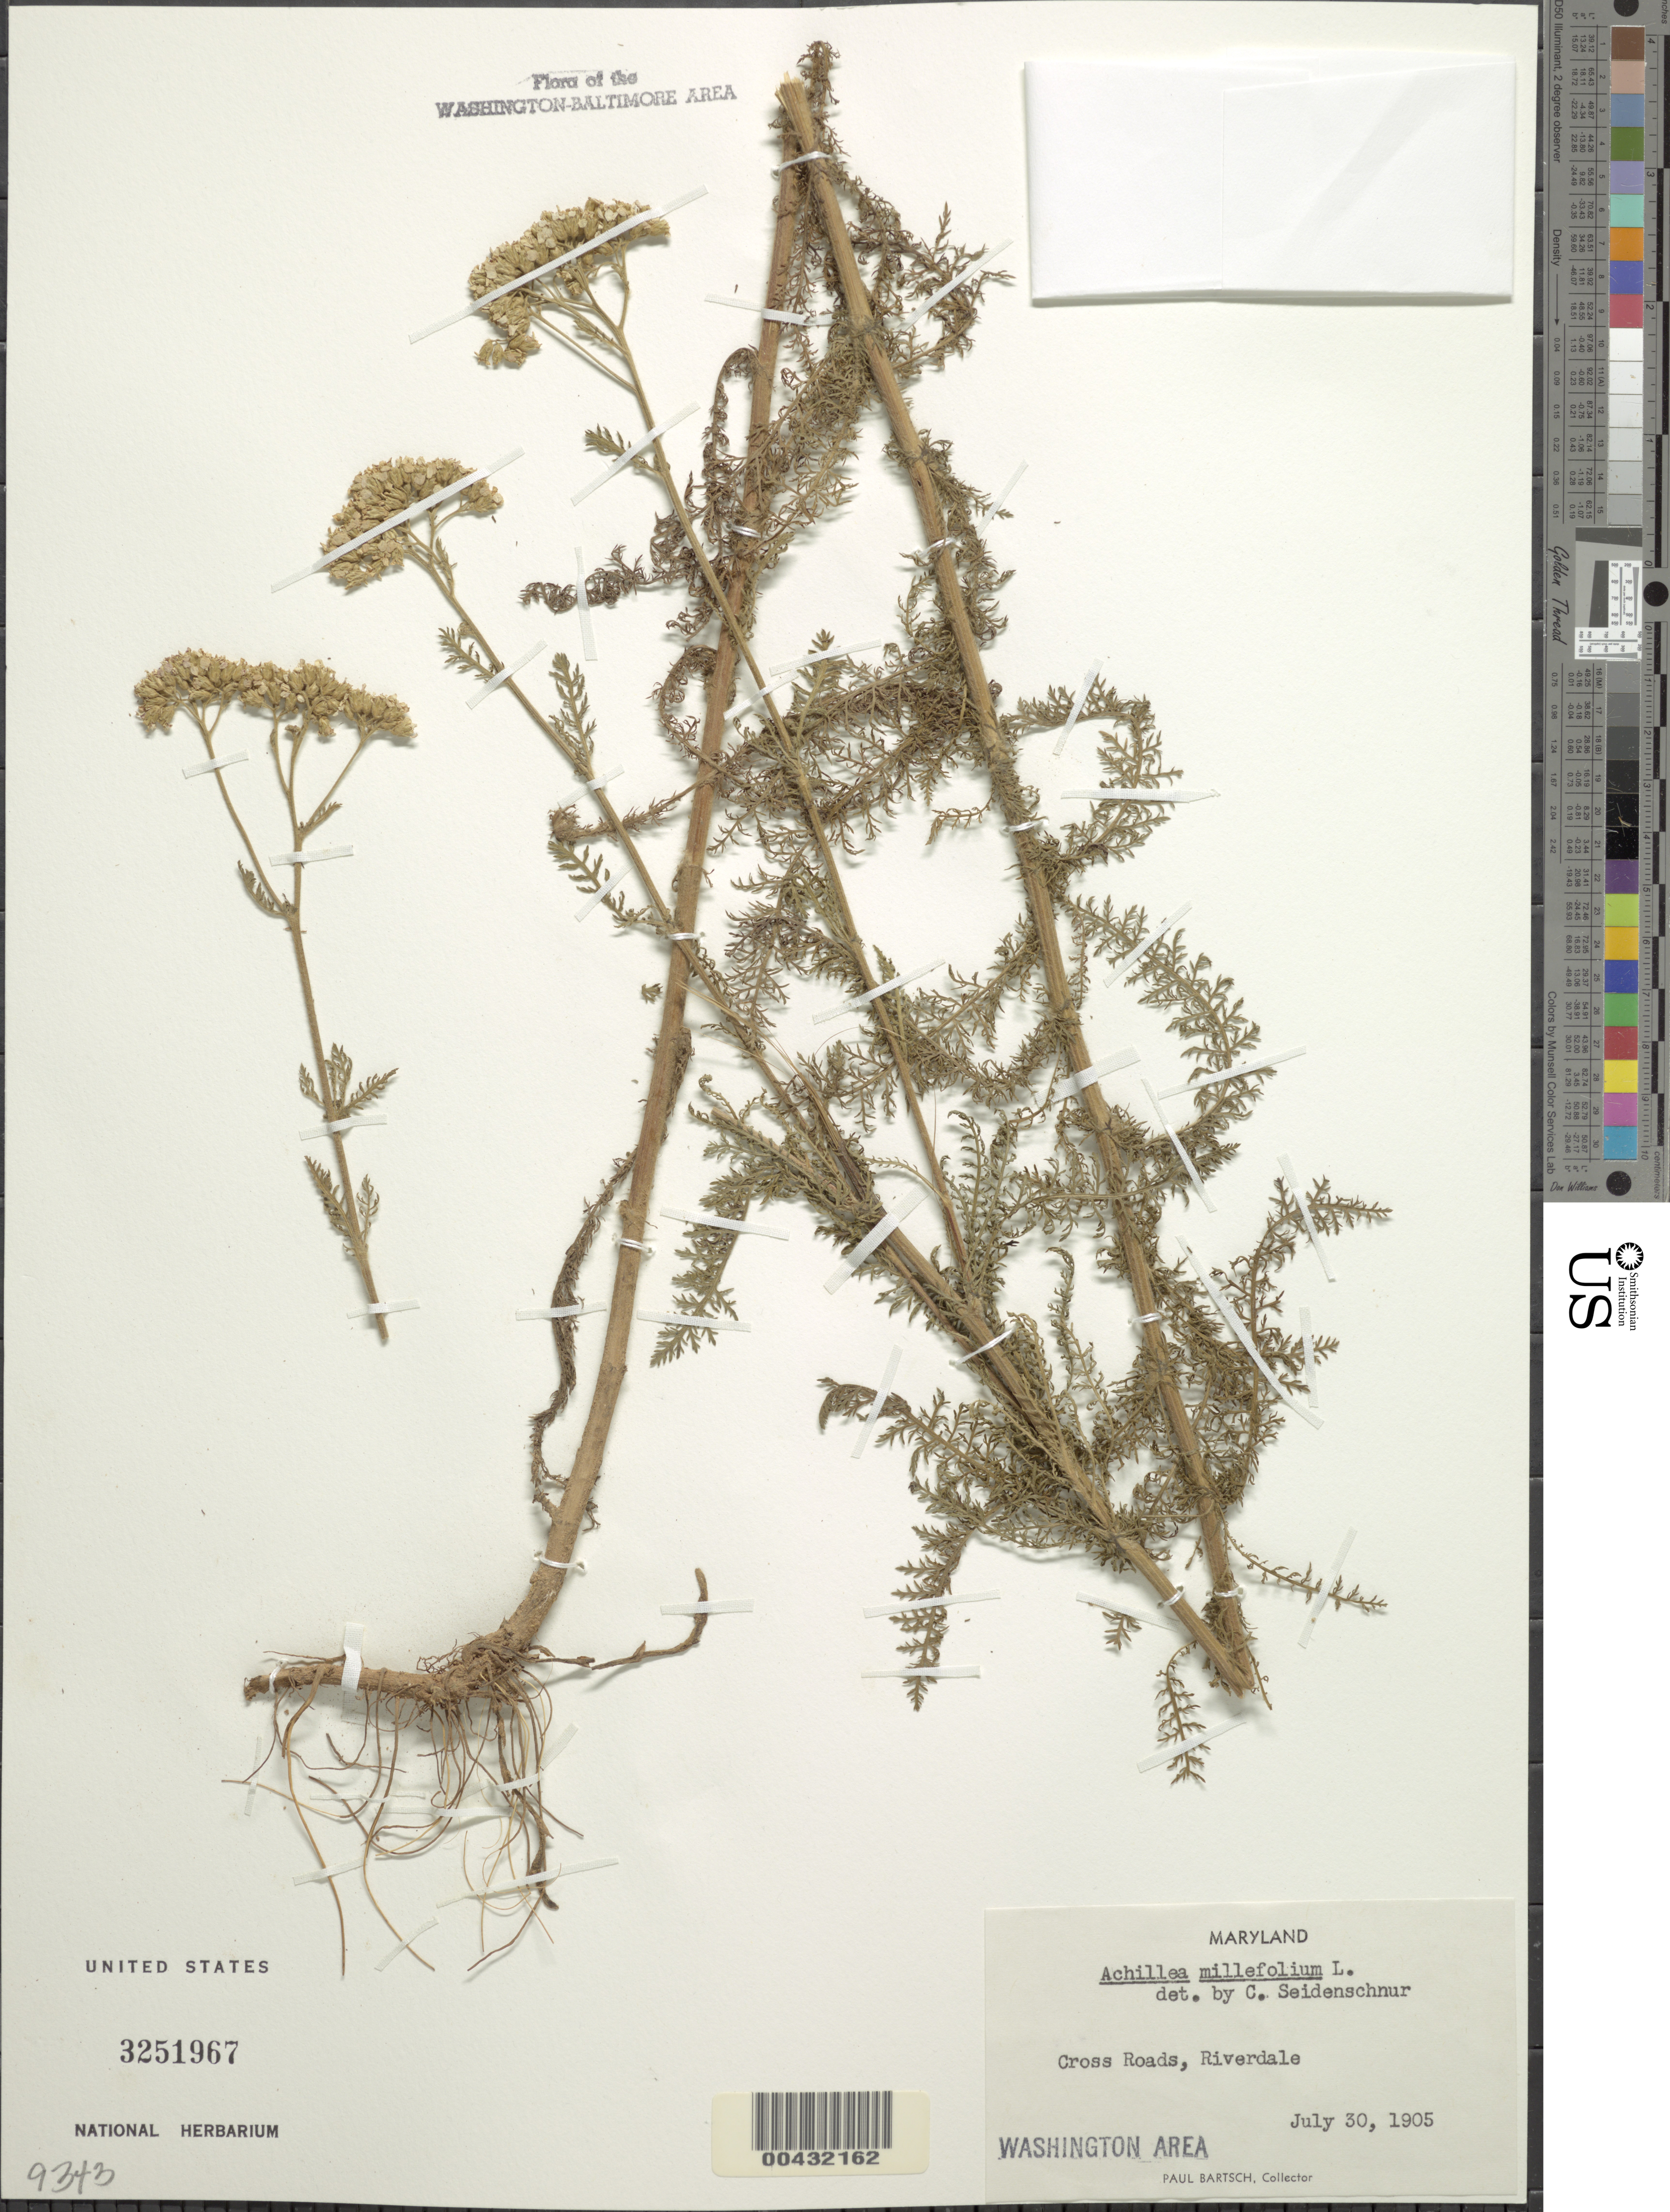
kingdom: Plantae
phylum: Tracheophyta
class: Magnoliopsida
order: Asterales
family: Asteraceae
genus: Achillea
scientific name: Achillea millefolium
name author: L.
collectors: P. Bartsch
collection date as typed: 30 Jul 1905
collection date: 1905-07-30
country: United States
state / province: Maryland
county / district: Prince George's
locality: Riverdale Cross Roads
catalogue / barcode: US 3251967